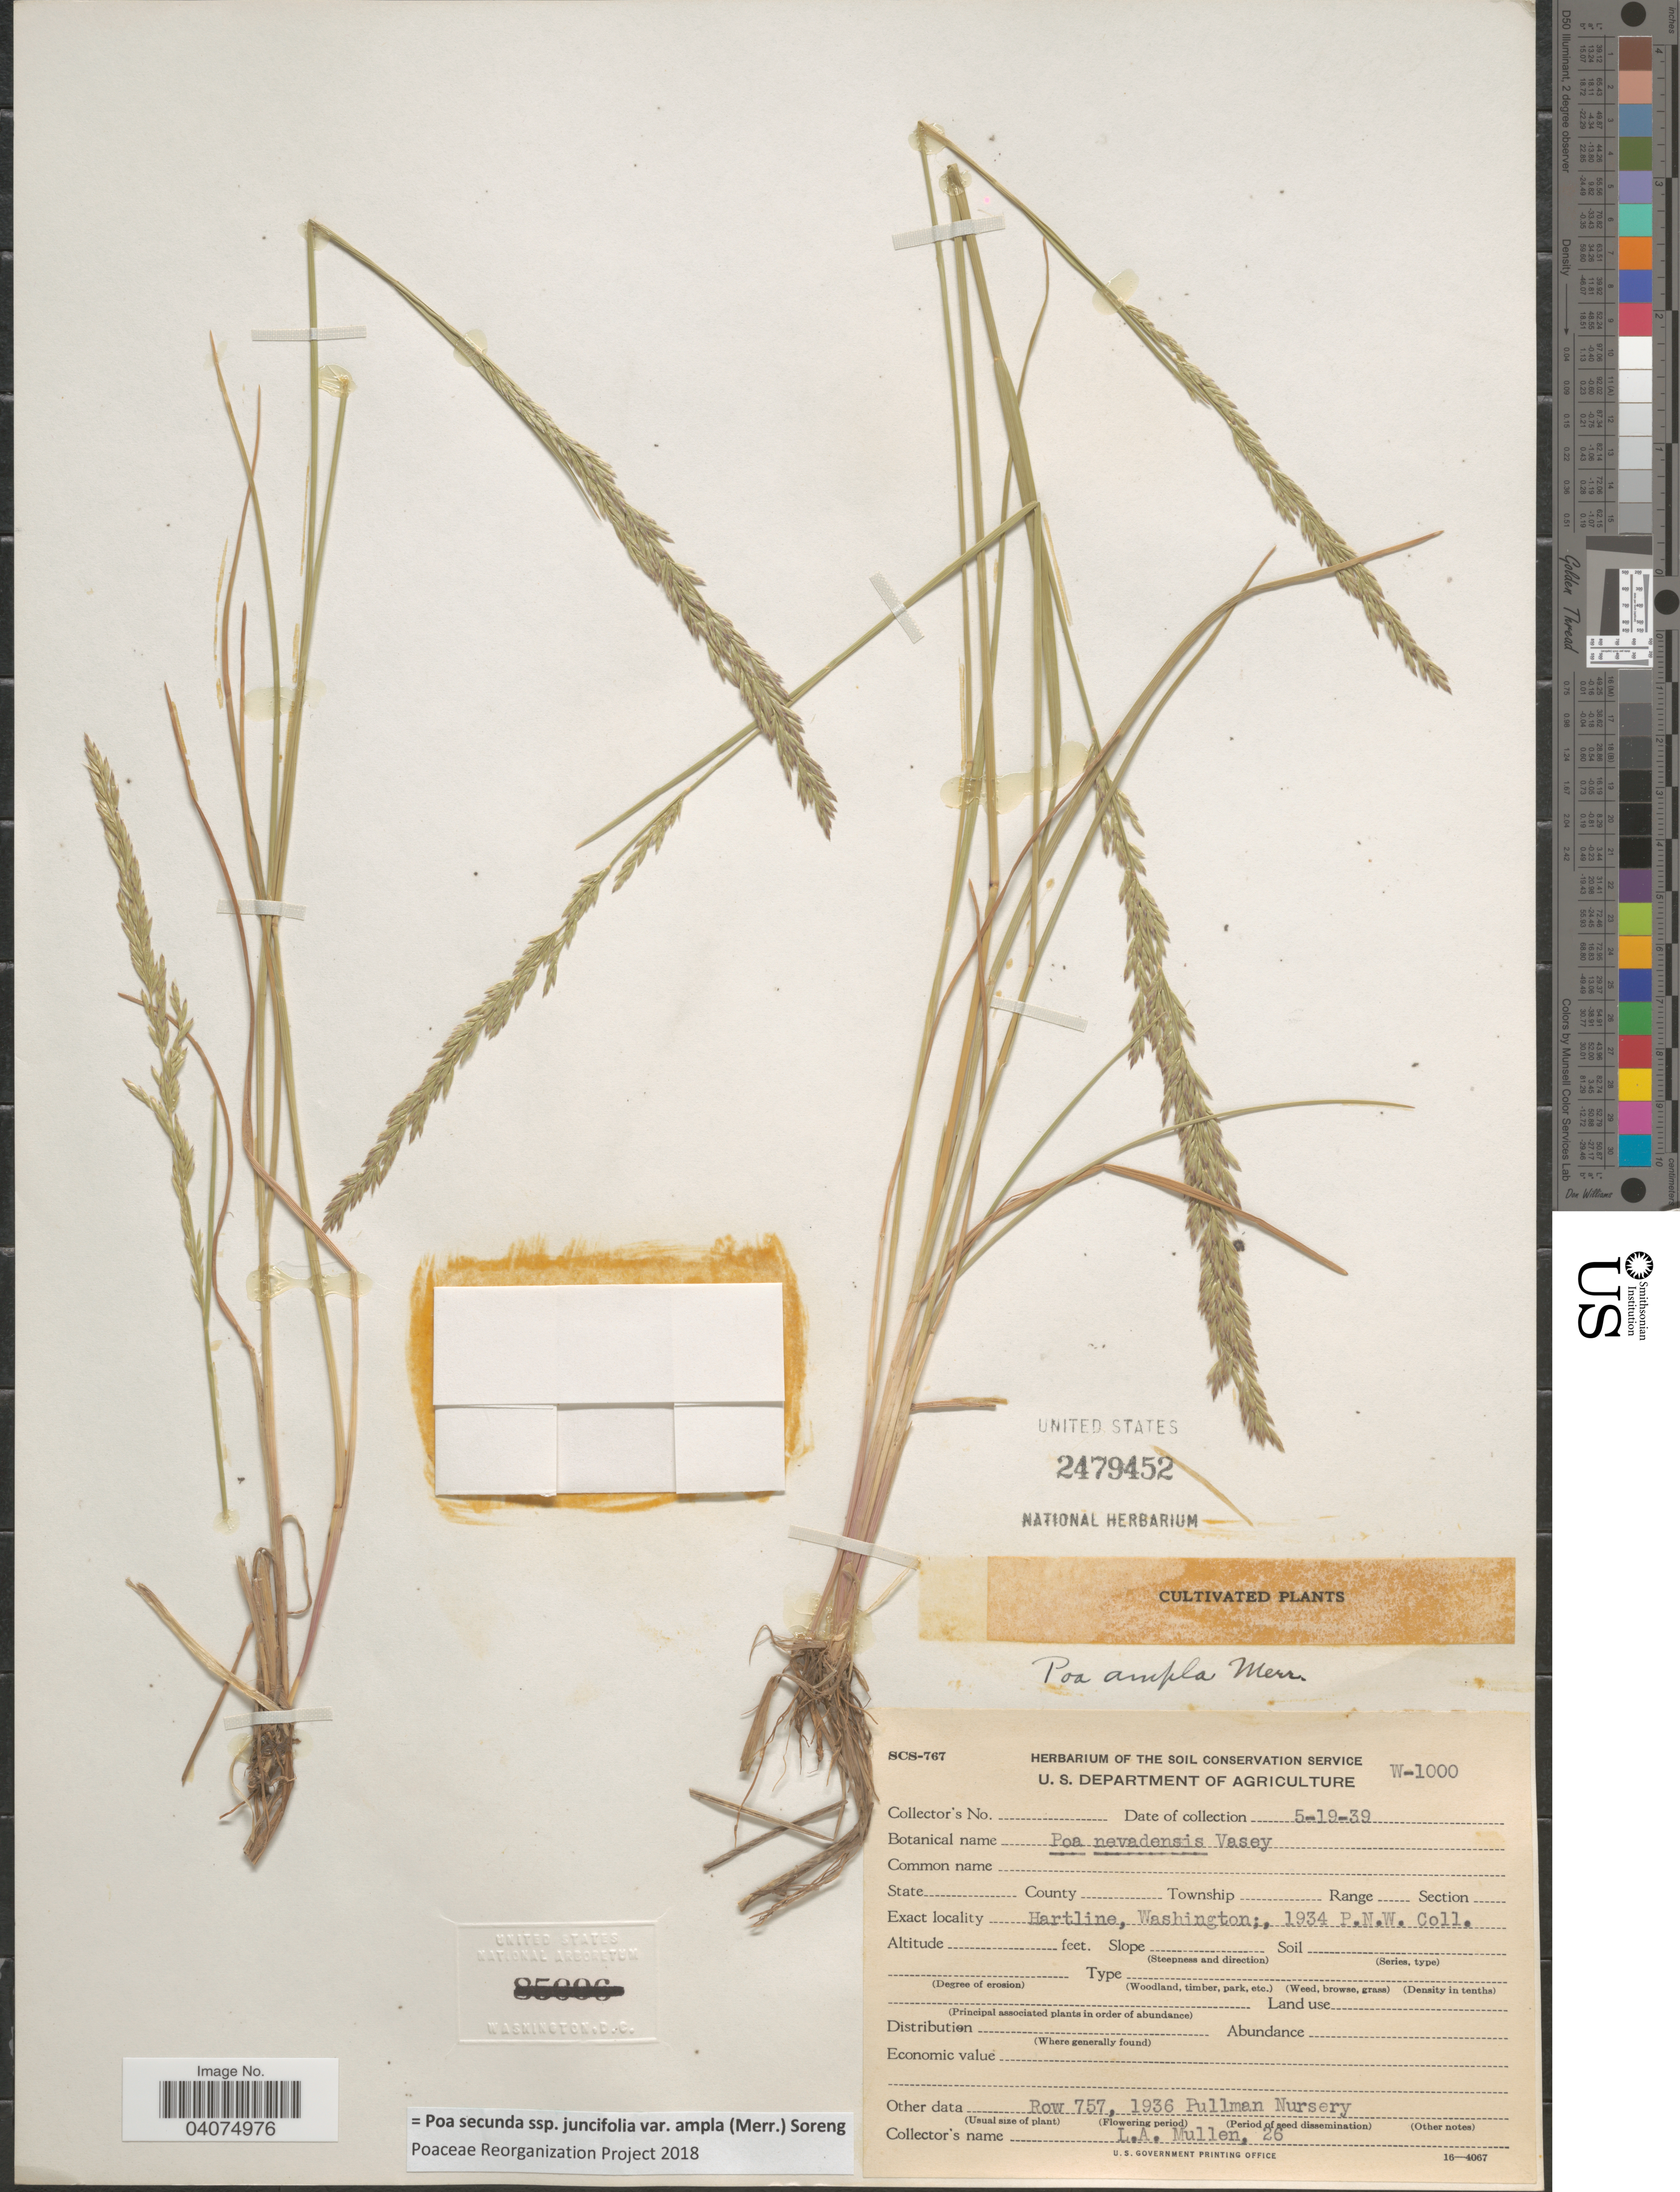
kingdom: Plantae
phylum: Tracheophyta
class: Liliopsida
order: Poales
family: Poaceae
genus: Poa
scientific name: Poa secunda subsp. juncifolia var. ampla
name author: (Merr.) Soreng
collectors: L. Mullen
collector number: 26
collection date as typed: Transcribed d/m/y: 19/5/39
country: United States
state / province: Washington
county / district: Whitman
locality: Row 757, 1936 Pullman Nursery.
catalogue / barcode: US 2479452